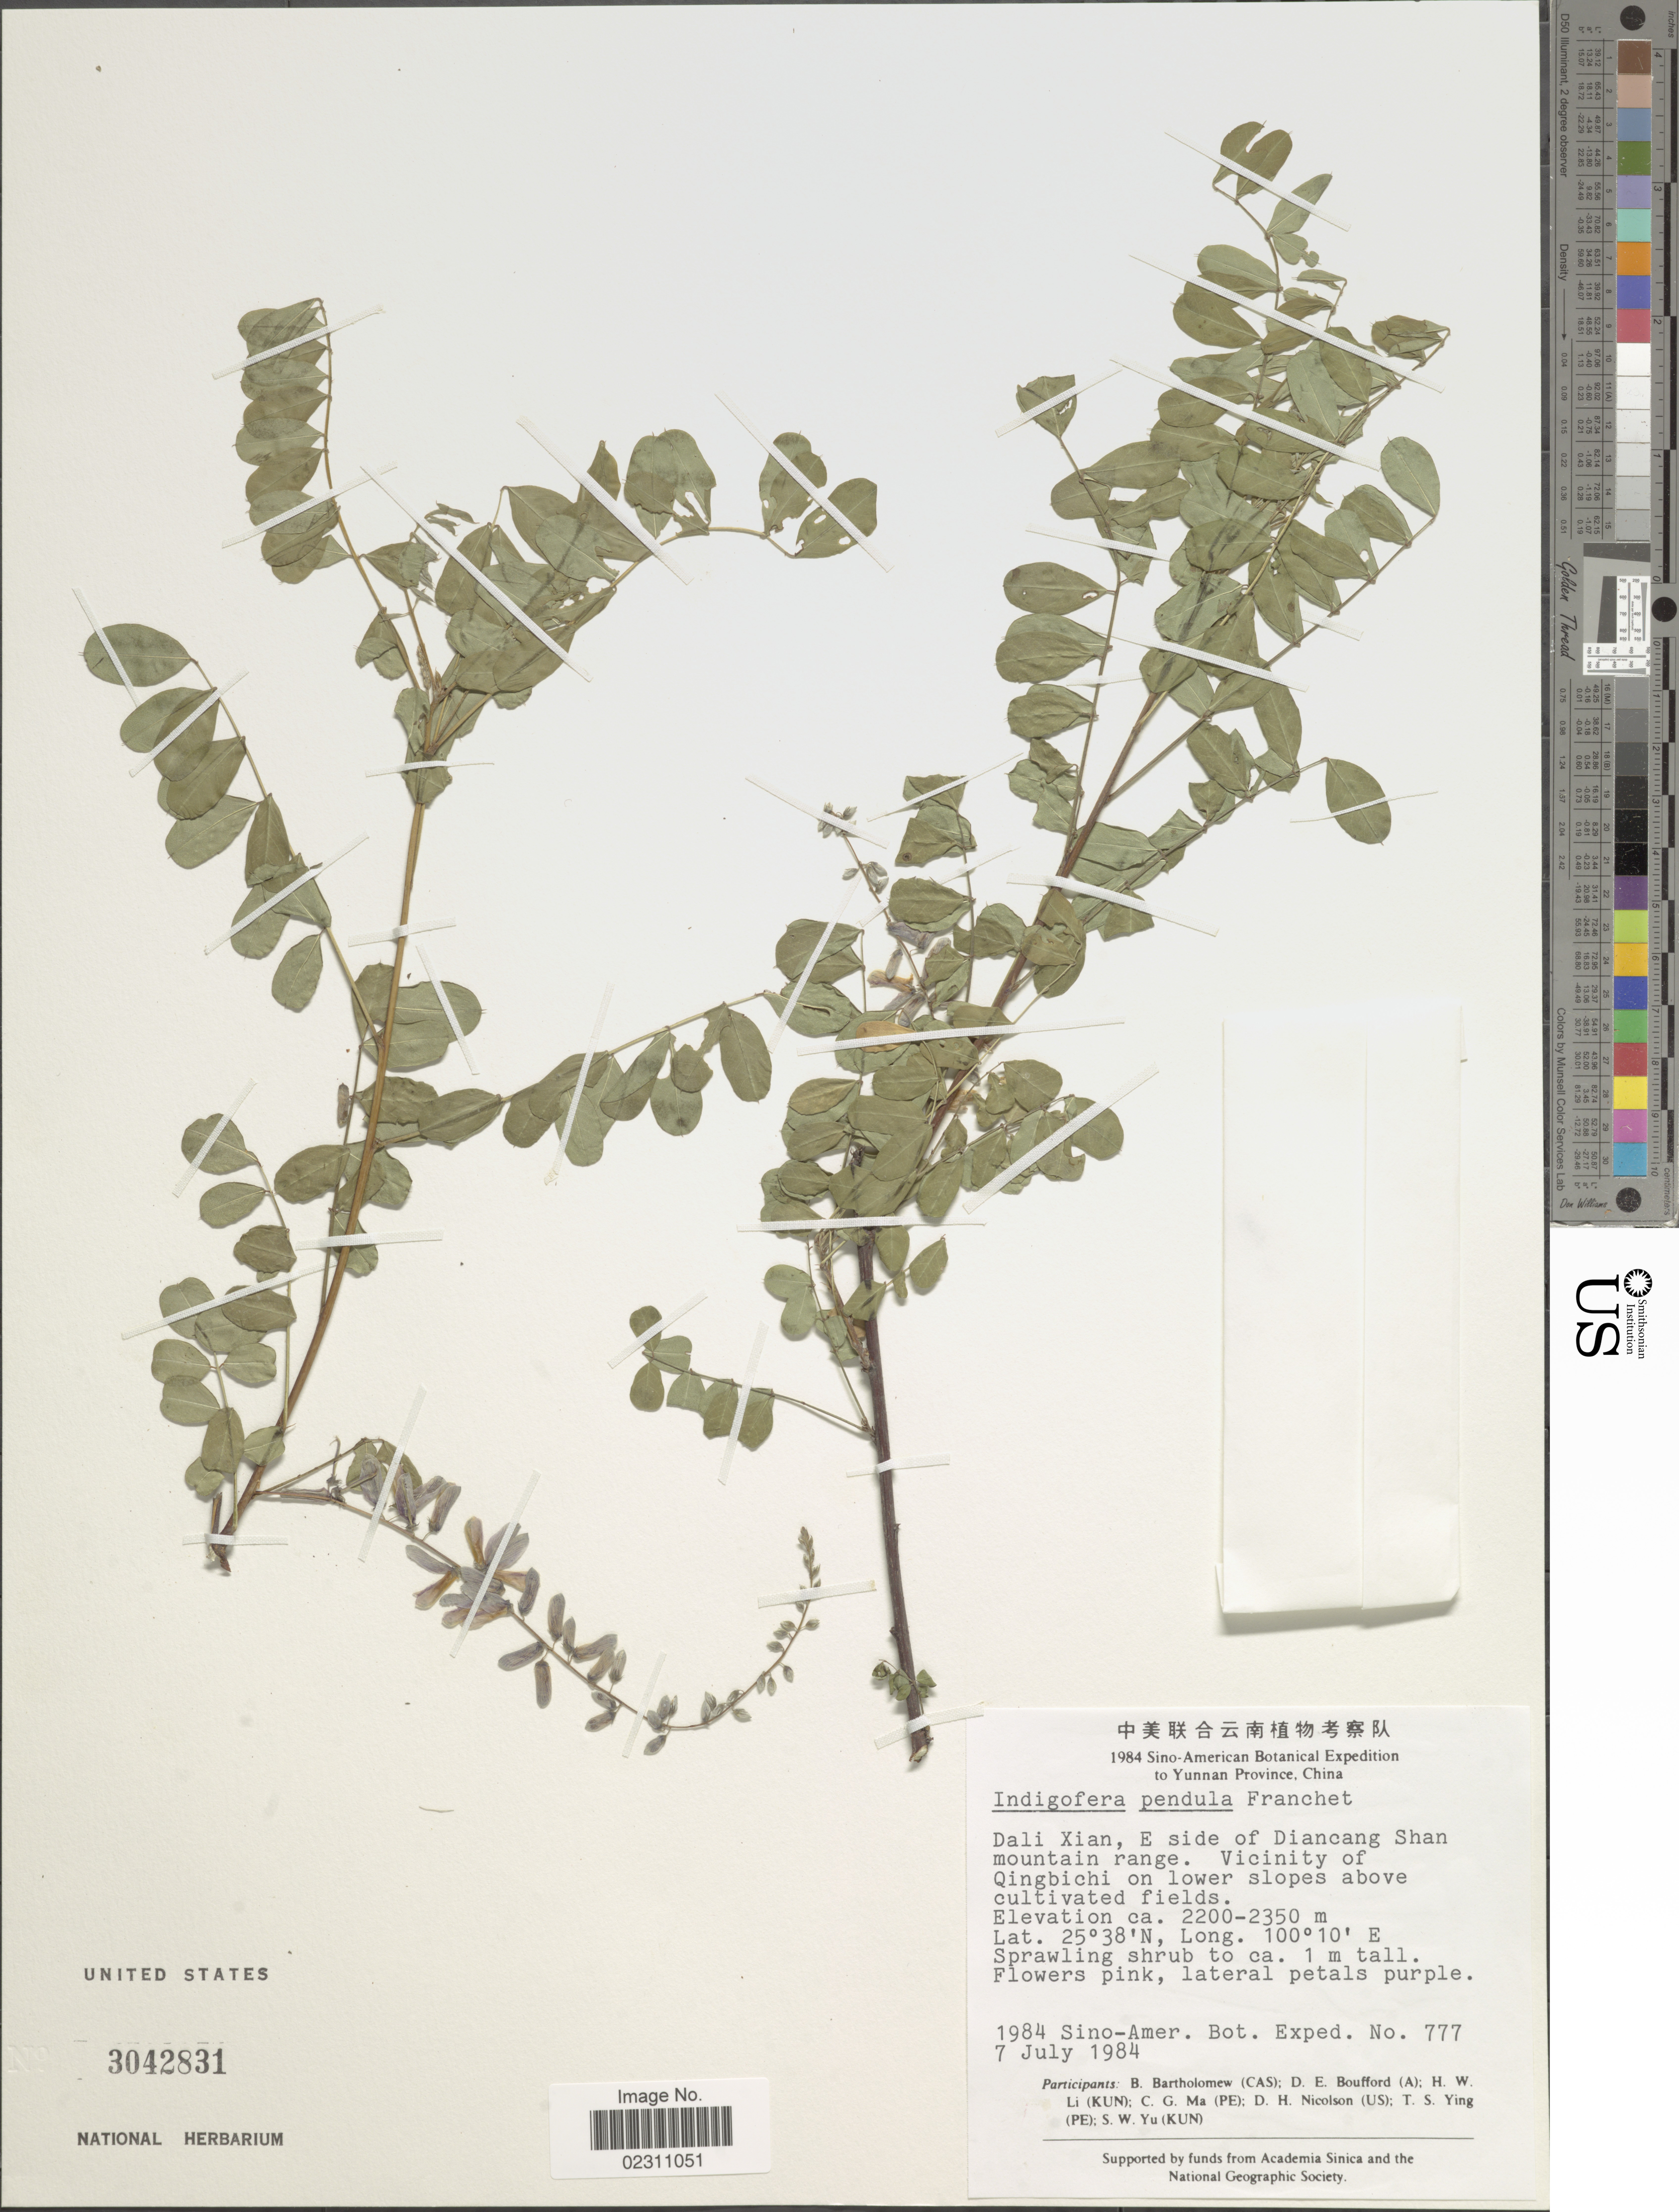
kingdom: Plantae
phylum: Tracheophyta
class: Magnoliopsida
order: Fabales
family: Fabaceae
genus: Indigofera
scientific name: Indigofera pendula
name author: Franch.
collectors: Sino-Amer. Bot. Exped. 1984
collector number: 777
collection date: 1984-07-07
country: China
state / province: Yunnan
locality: Dali Xian, E side of Diancang Shan mountain range, Vicinity of Qingbichi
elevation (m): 2200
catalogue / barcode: US 3042831